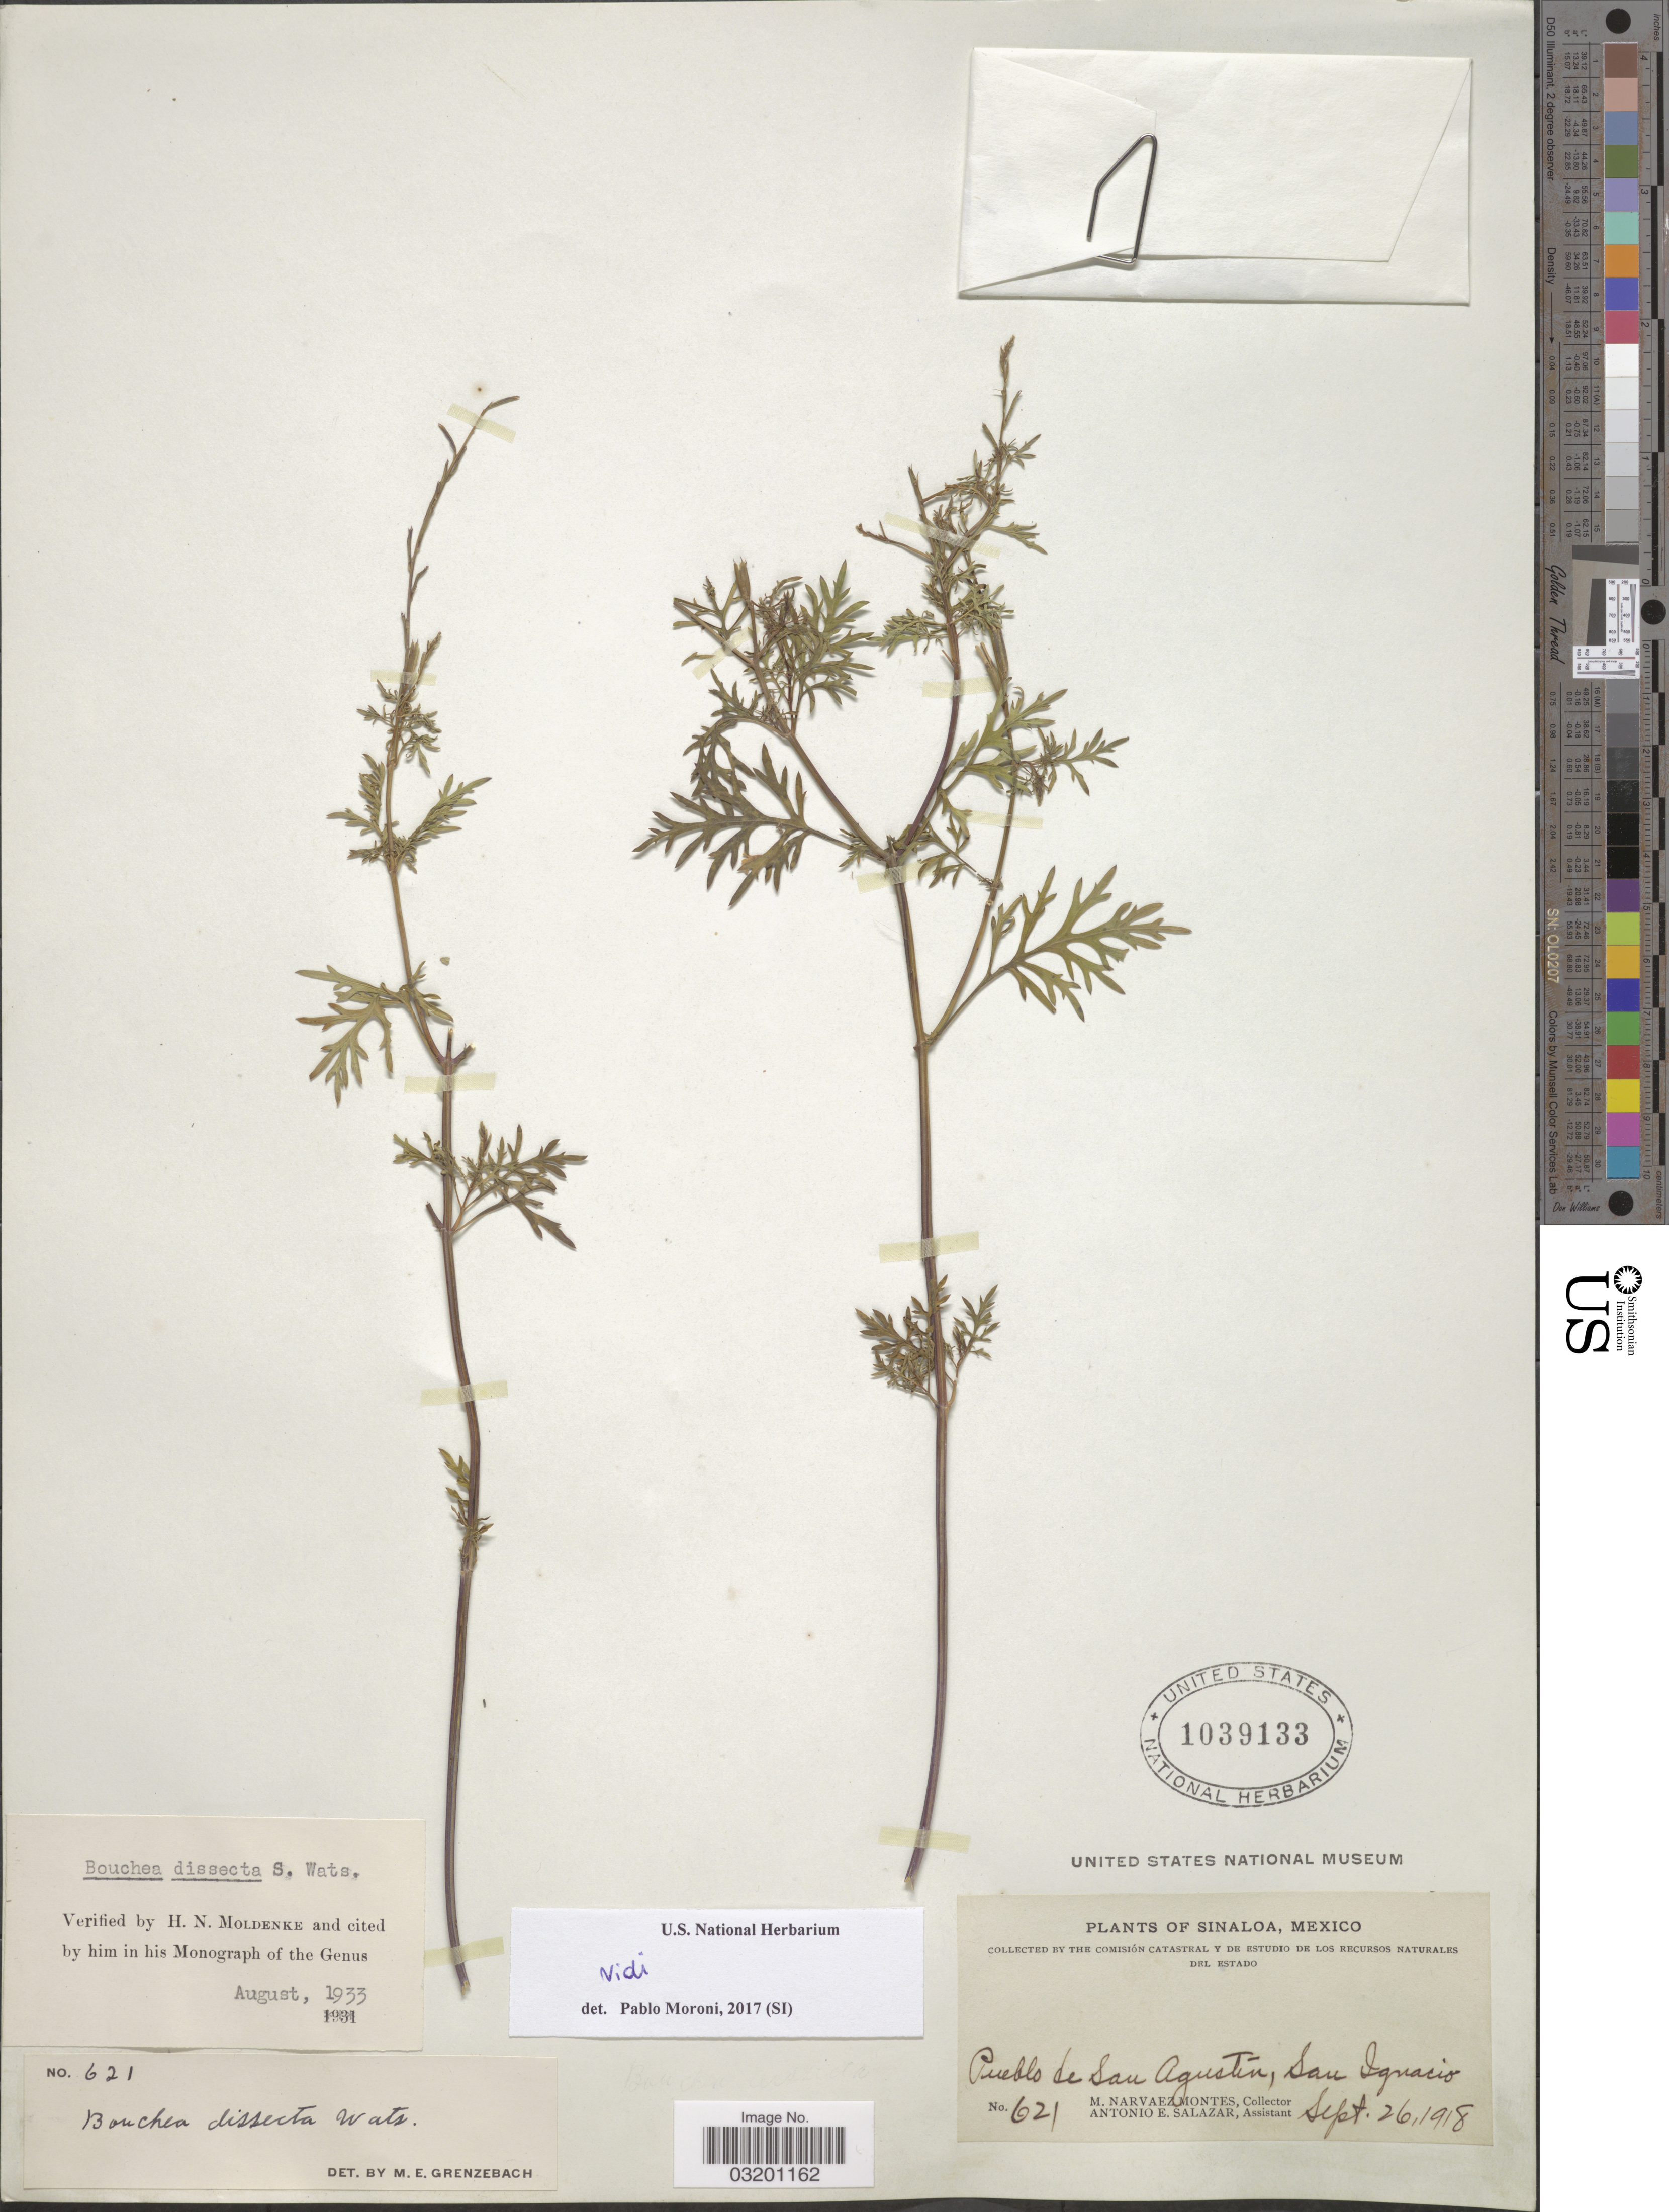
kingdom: Plantae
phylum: Tracheophyta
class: Magnoliopsida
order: Lamiales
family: Verbenaceae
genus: Bouchea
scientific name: Bouchea dissecta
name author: S. Watson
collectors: M. Narvaez-Montes & A. E. Salazar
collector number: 621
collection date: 1918-09-26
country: Mexico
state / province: Sinaloa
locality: Pueblo de San Agustín, San Ignacio.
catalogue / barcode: US 1039133